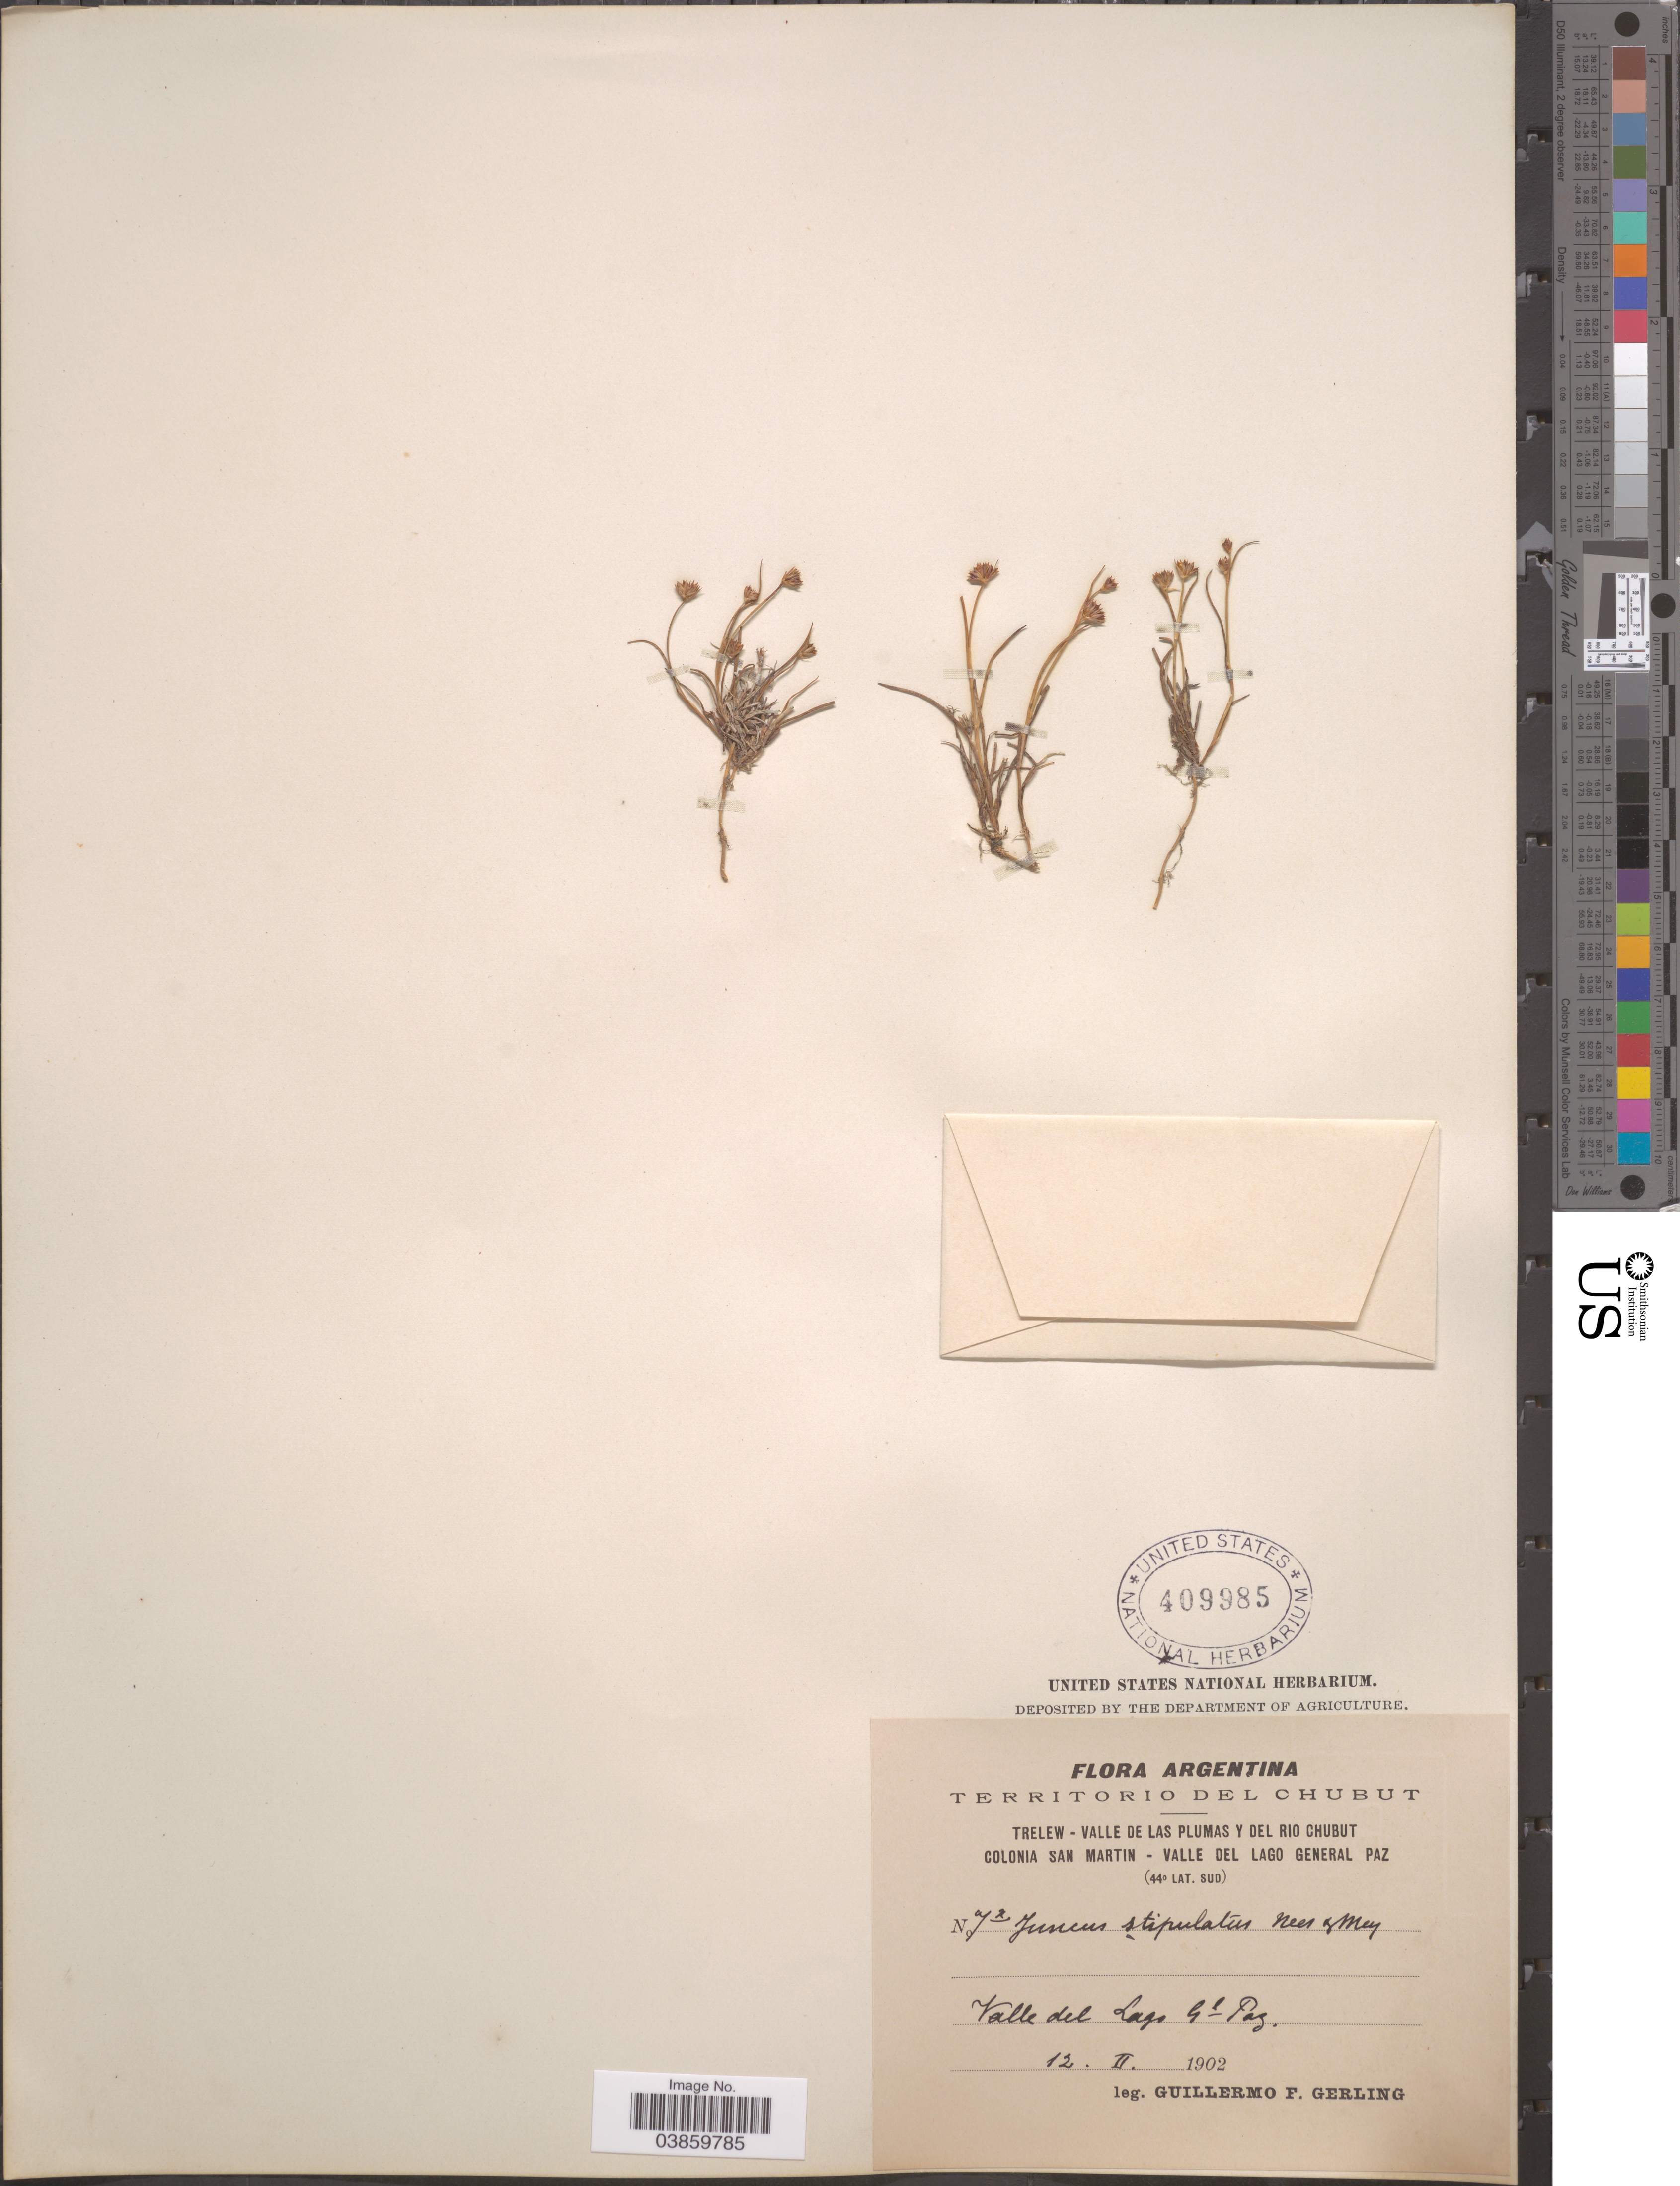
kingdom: Plantae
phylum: Tracheophyta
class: Liliopsida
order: Poales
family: Juncaceae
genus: Juncus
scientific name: Juncus stipulatus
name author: Nees & Meyen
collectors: G. Gerling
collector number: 72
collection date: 1902-02-12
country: Argentina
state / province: Chubut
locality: Territorio del Chubut. Trelew - Valle de Las Plumas y del Rio Chubut Colonia San Martin - Valle del Lago General Paz. Valle del Lago.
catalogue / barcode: US 409985